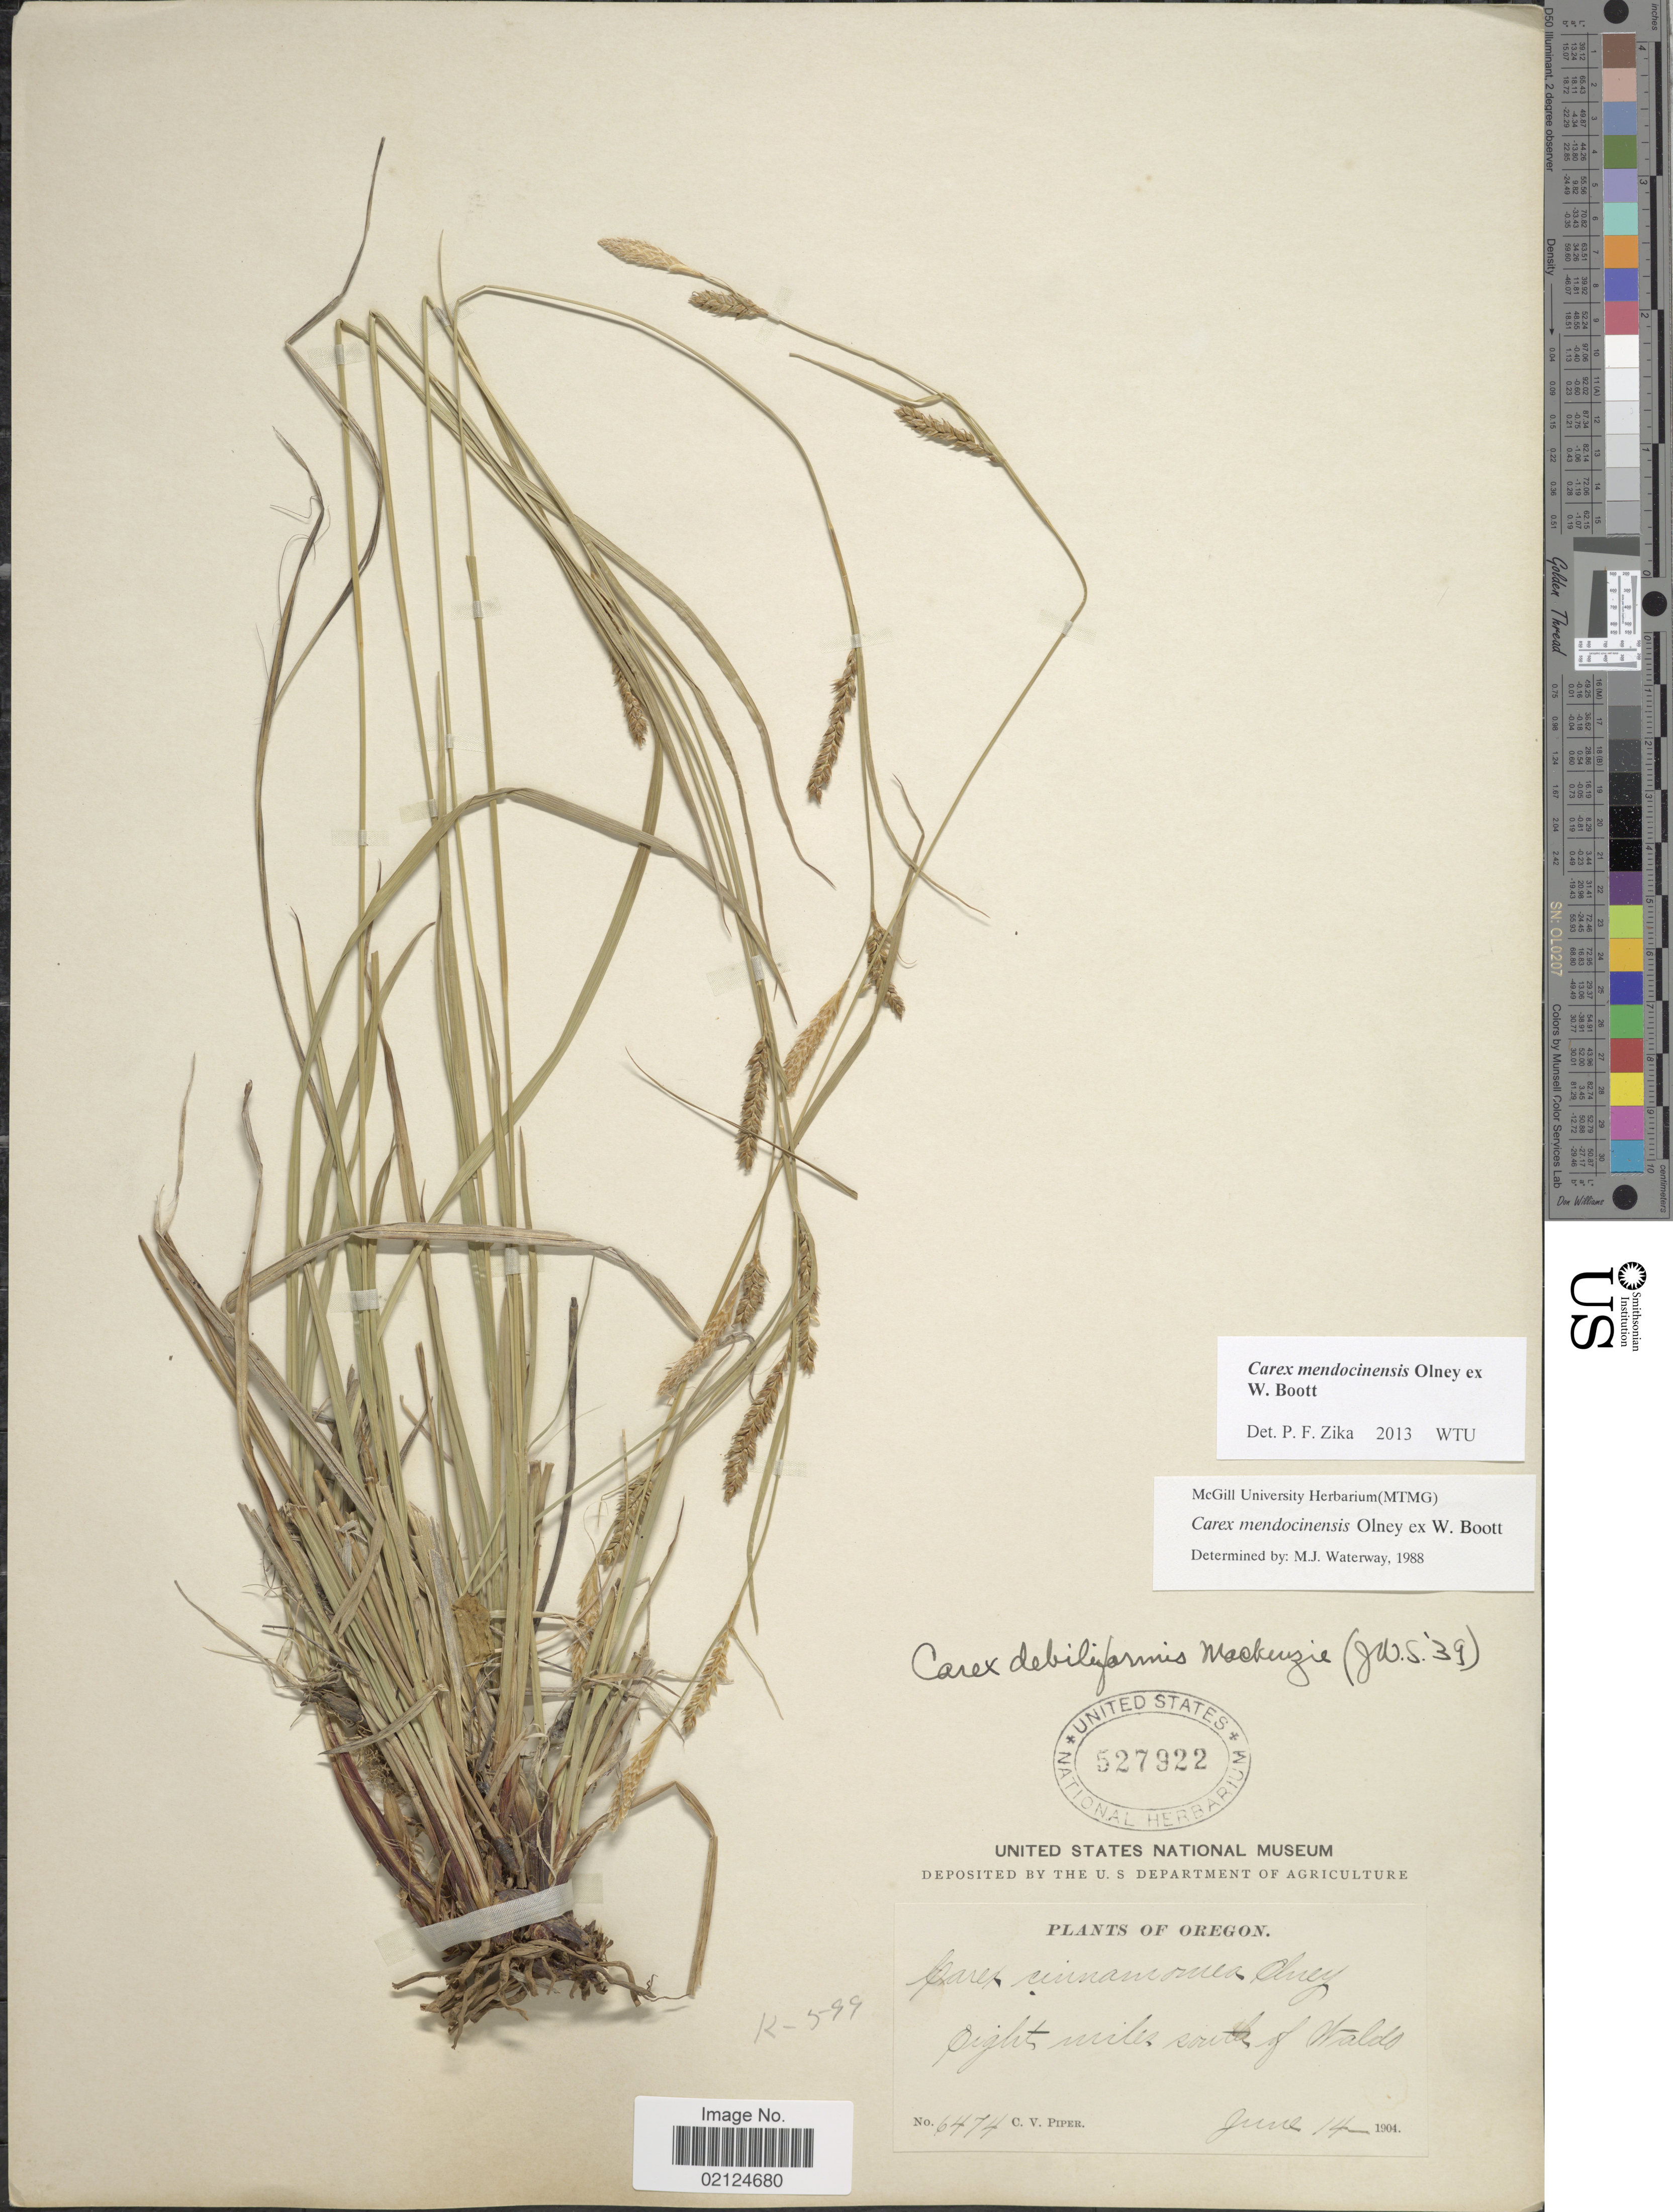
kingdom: Plantae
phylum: Tracheophyta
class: Liliopsida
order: Poales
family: Cyperaceae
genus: Carex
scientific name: Carex mendocinensis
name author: Olney ex Boott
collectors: C. V. Piper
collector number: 6474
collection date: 1904-06-14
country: United States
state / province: Oregon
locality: Eight miles south of Waldo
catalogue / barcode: US 527922